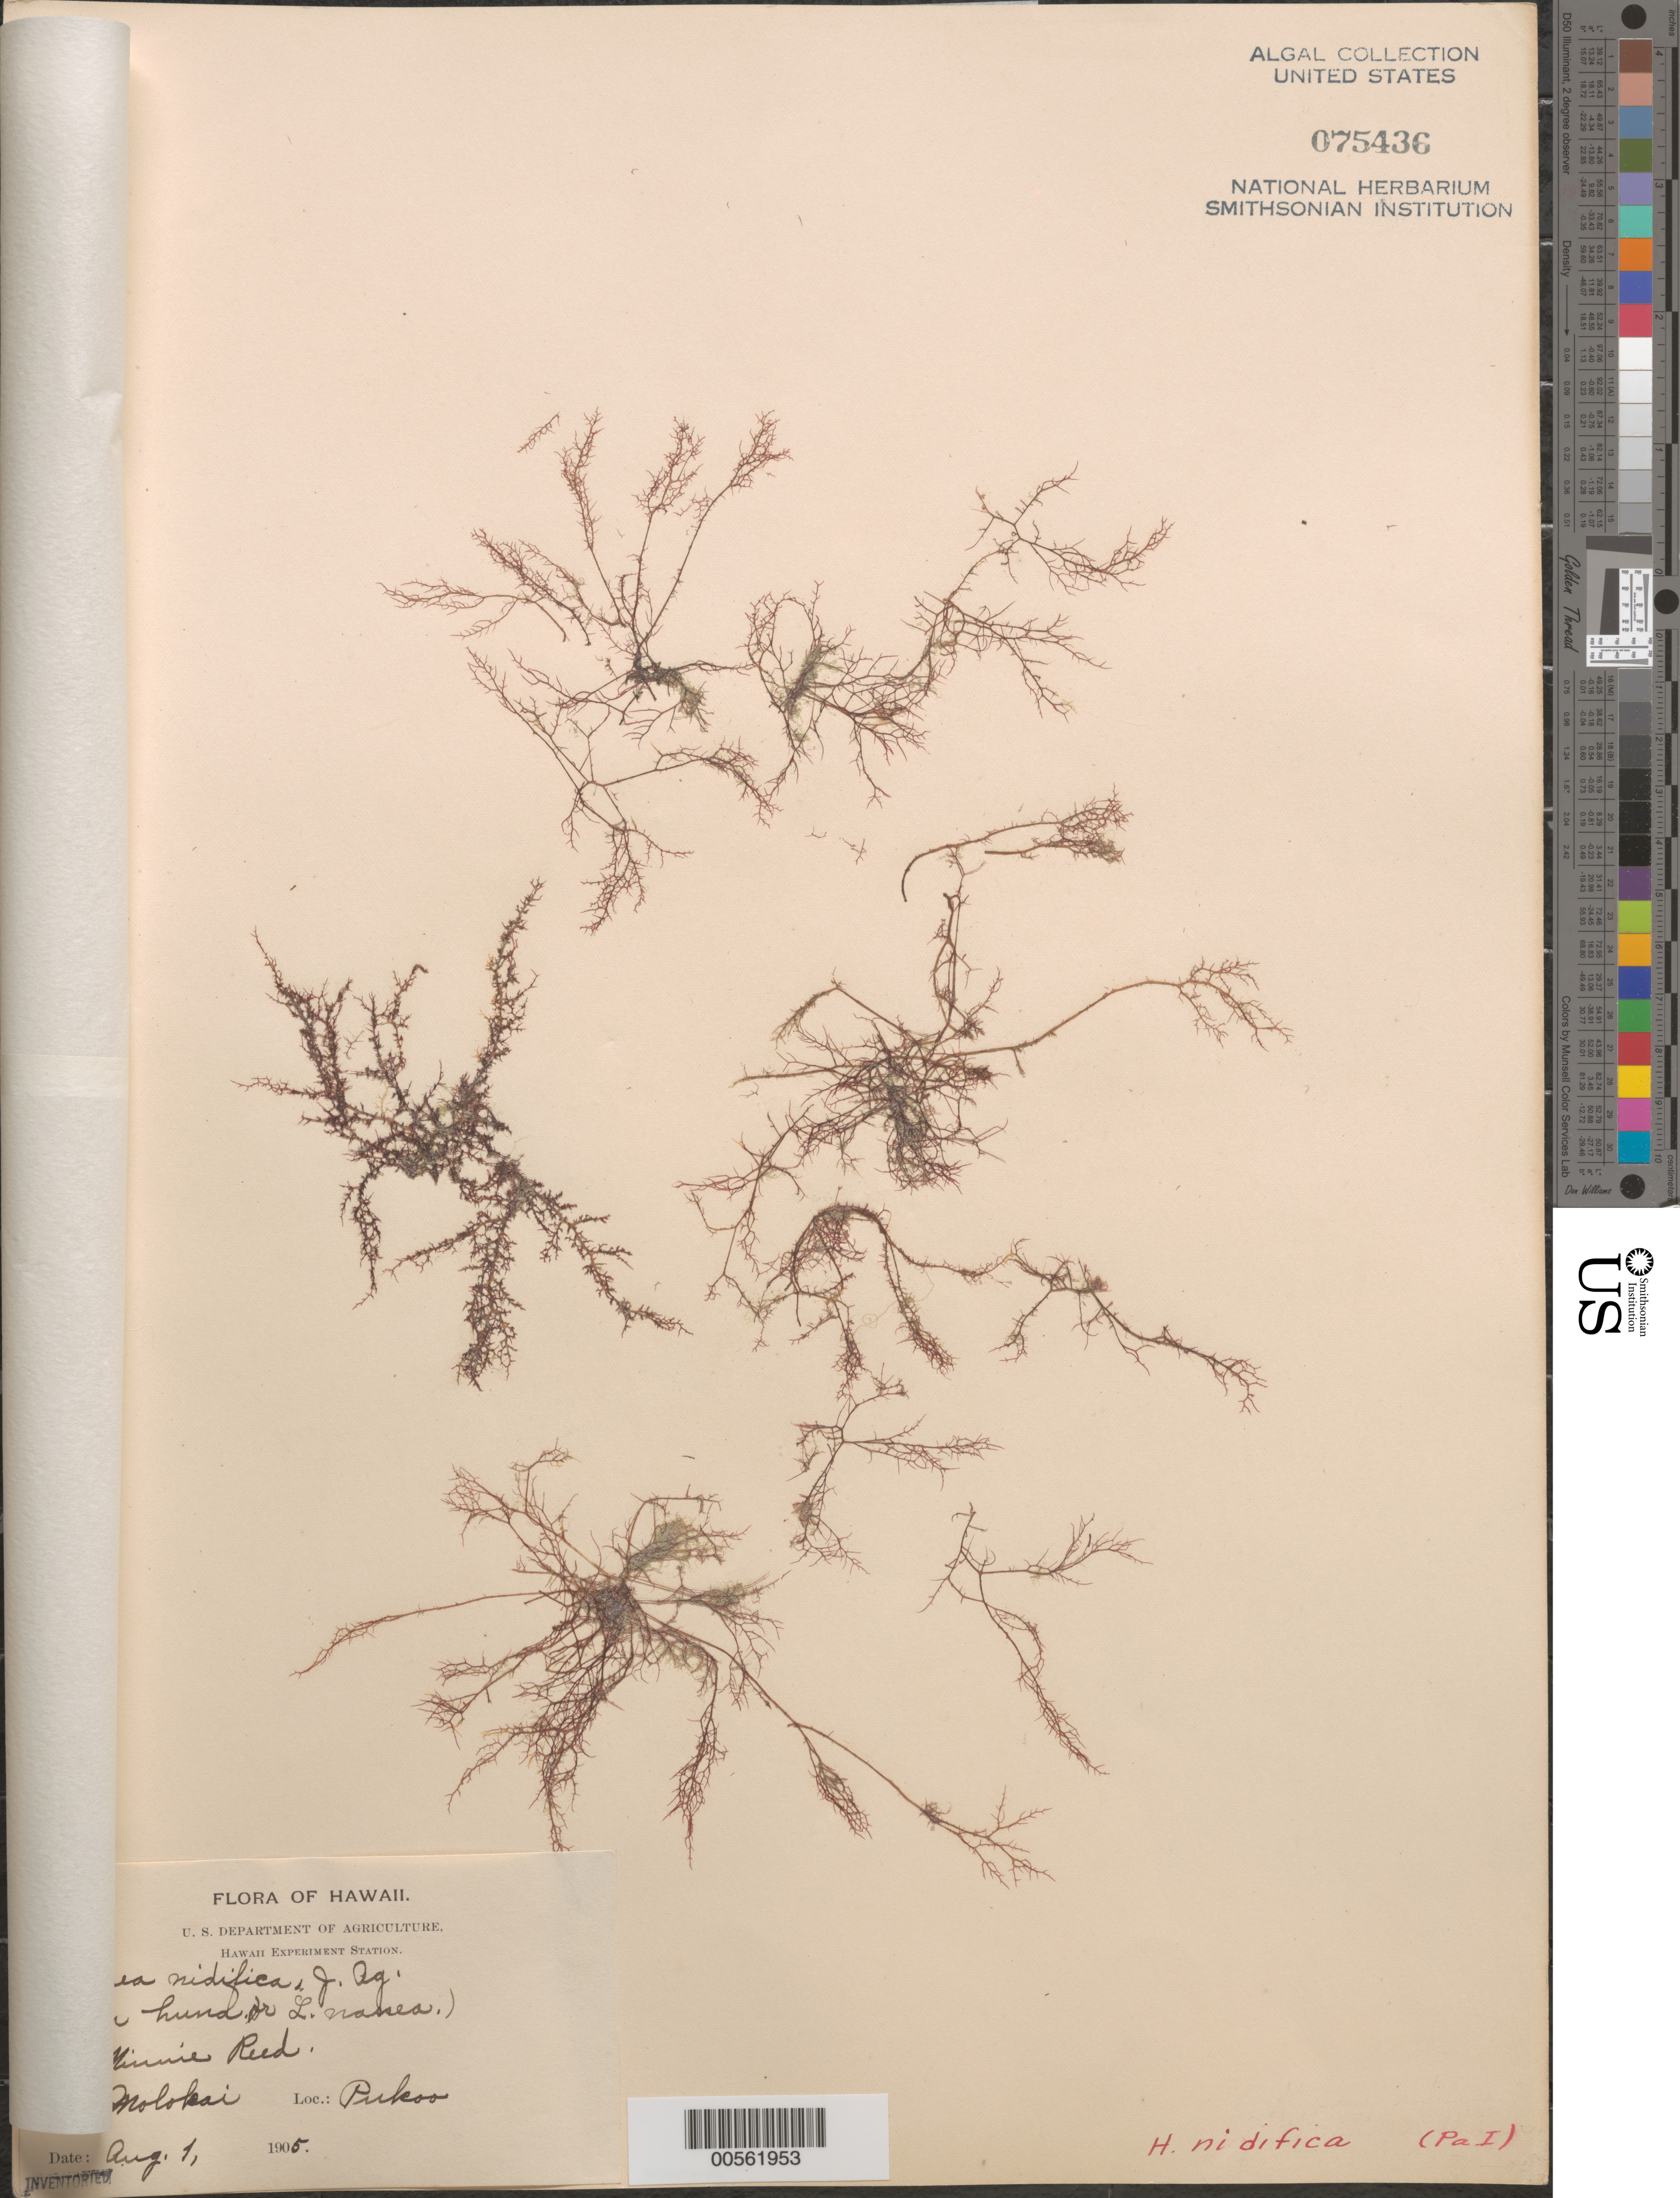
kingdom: Plantae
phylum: Rhodophyta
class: Florideophyceae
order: Gigartinales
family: Cystocloniaceae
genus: Hypnea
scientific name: Hypnea nidifica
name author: J. Agardh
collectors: M. Reed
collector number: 303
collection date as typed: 01 Aug 1905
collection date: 1905-08-01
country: United States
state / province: Hawaii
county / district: Maui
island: Moloka'i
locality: Pukoo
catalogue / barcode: US 75436